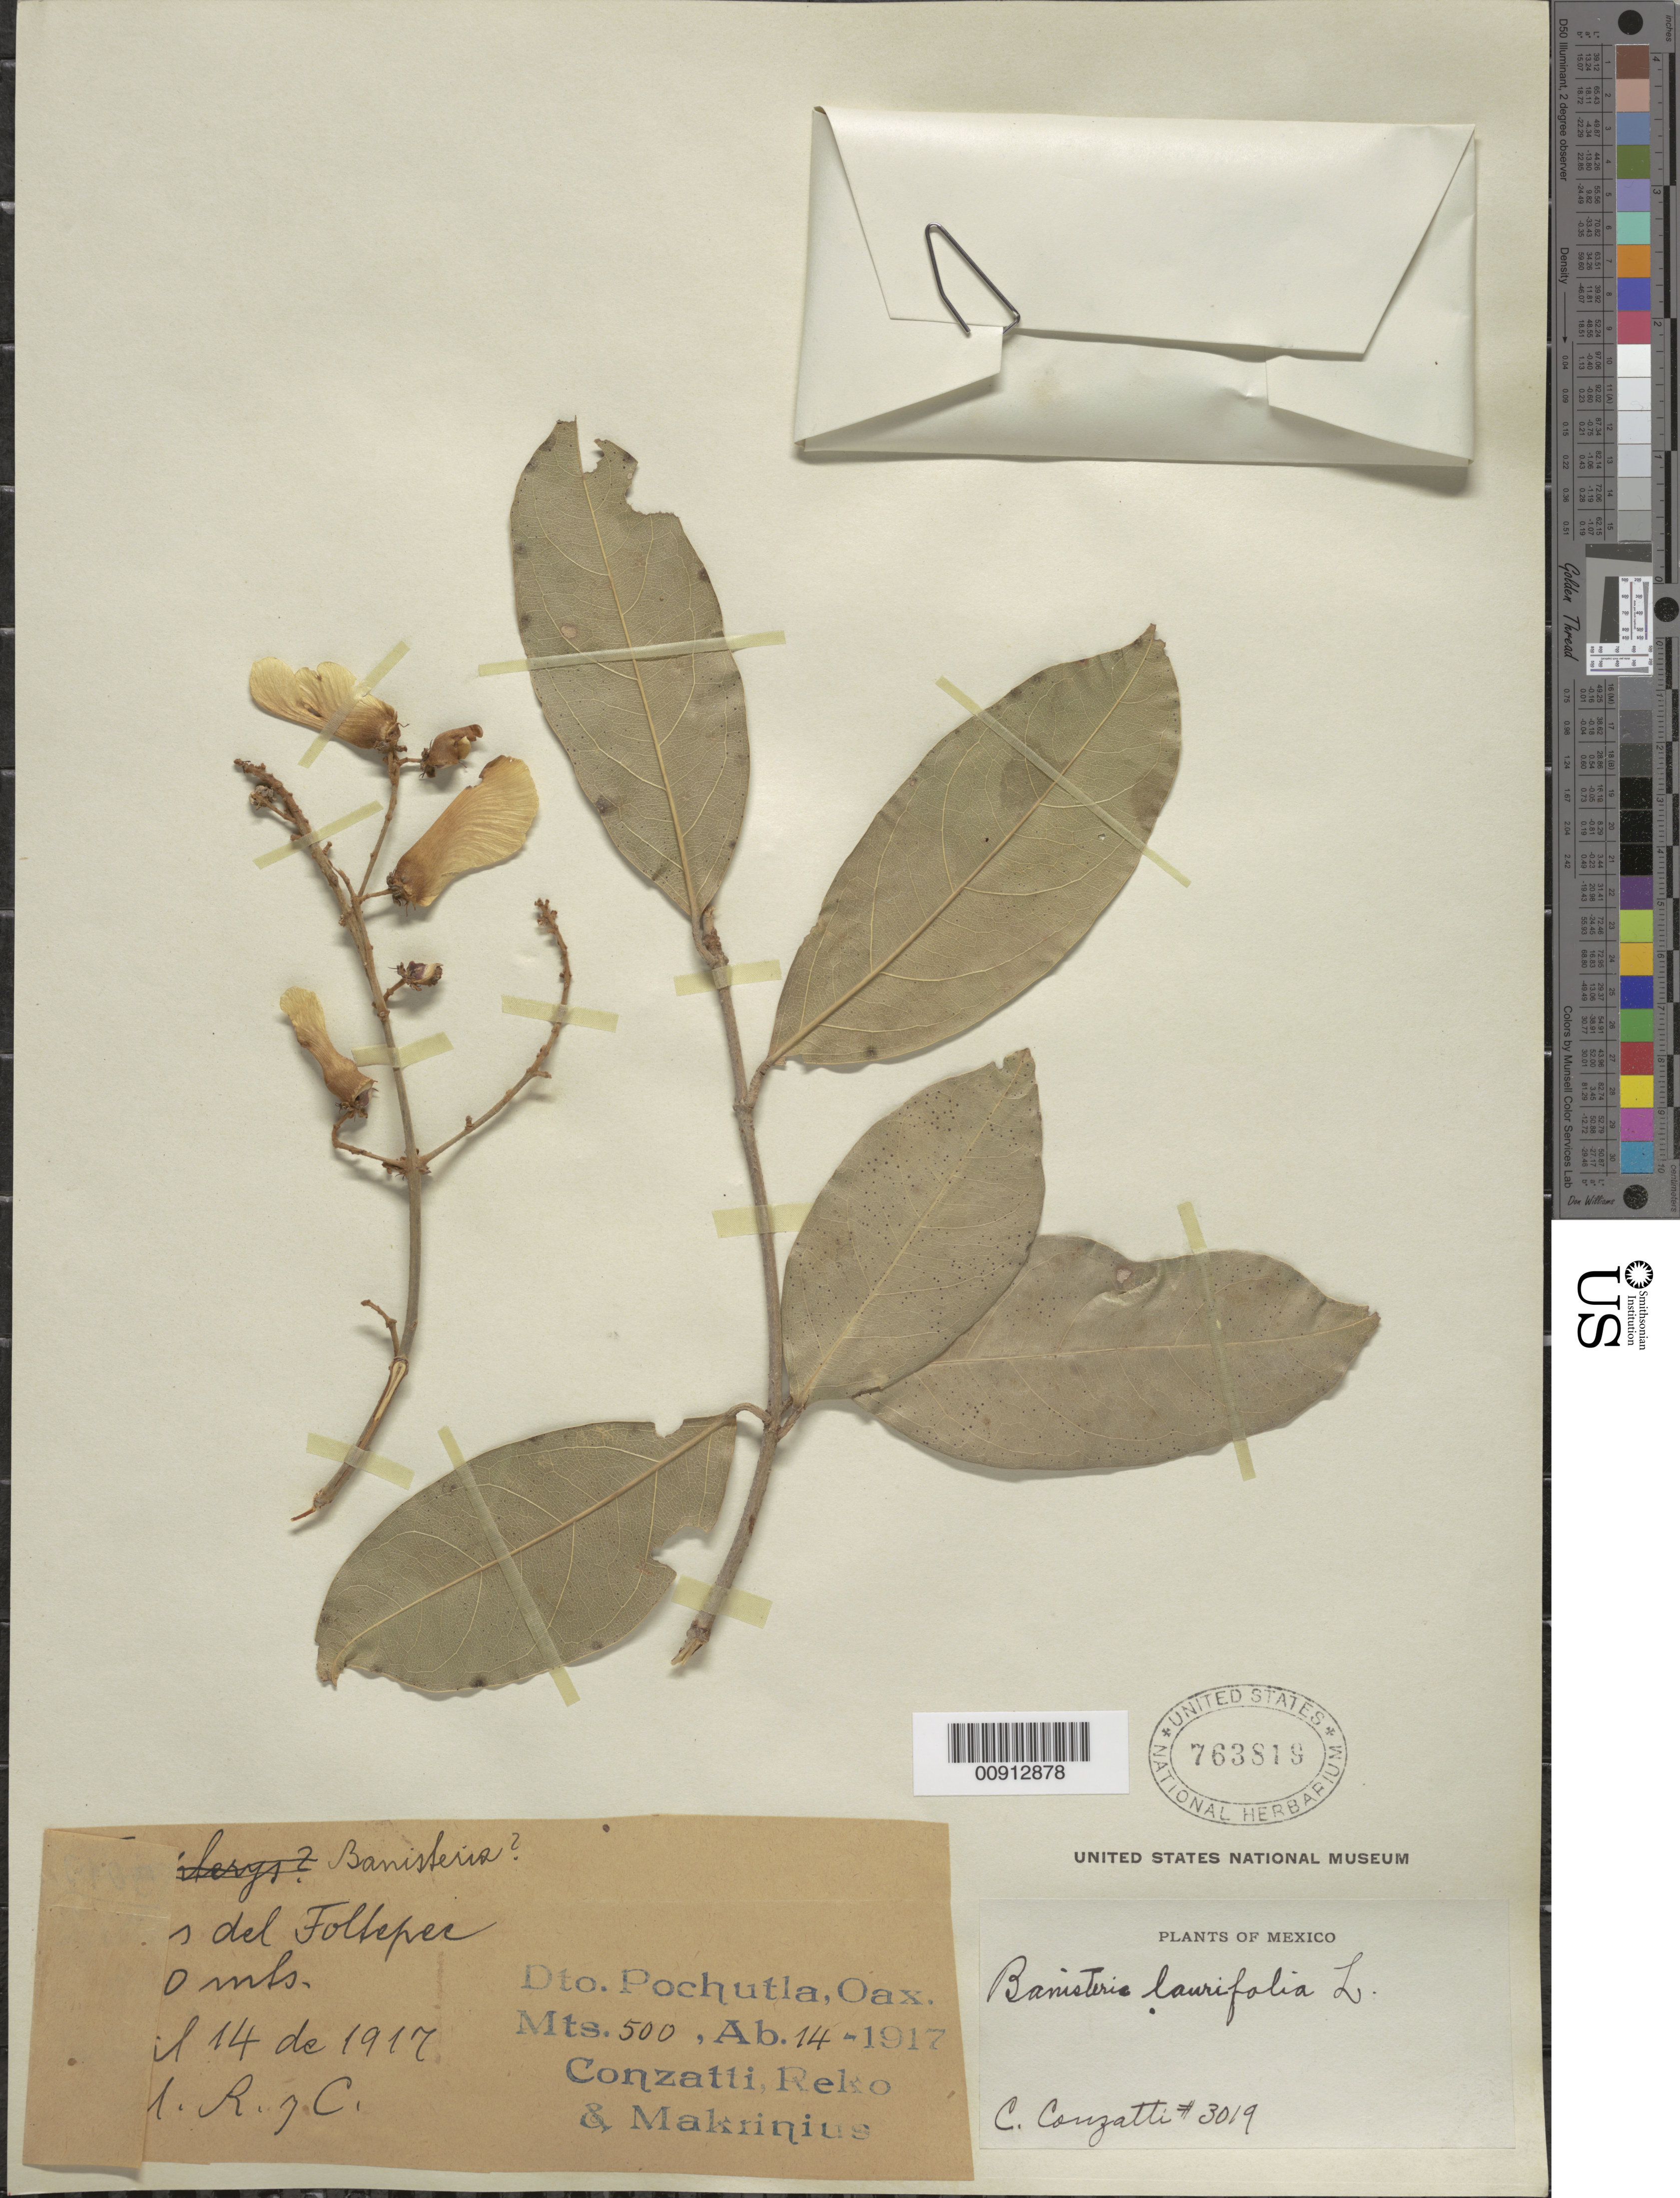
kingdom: Plantae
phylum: Tracheophyta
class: Magnoliopsida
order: Malpighiales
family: Malpighiaceae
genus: Heteropterys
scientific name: Heteropterys laurifolia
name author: (L.) A. Juss.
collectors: C. Conzatti, B. P. Reko & -. Makrinius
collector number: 3019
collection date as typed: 14 Apr 1917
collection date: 1917-04-14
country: Mexico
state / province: Oaxaca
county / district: Pochutla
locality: Orillas del Toltepec, Dto. Pochutla, Oaxaca.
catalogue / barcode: US 763819